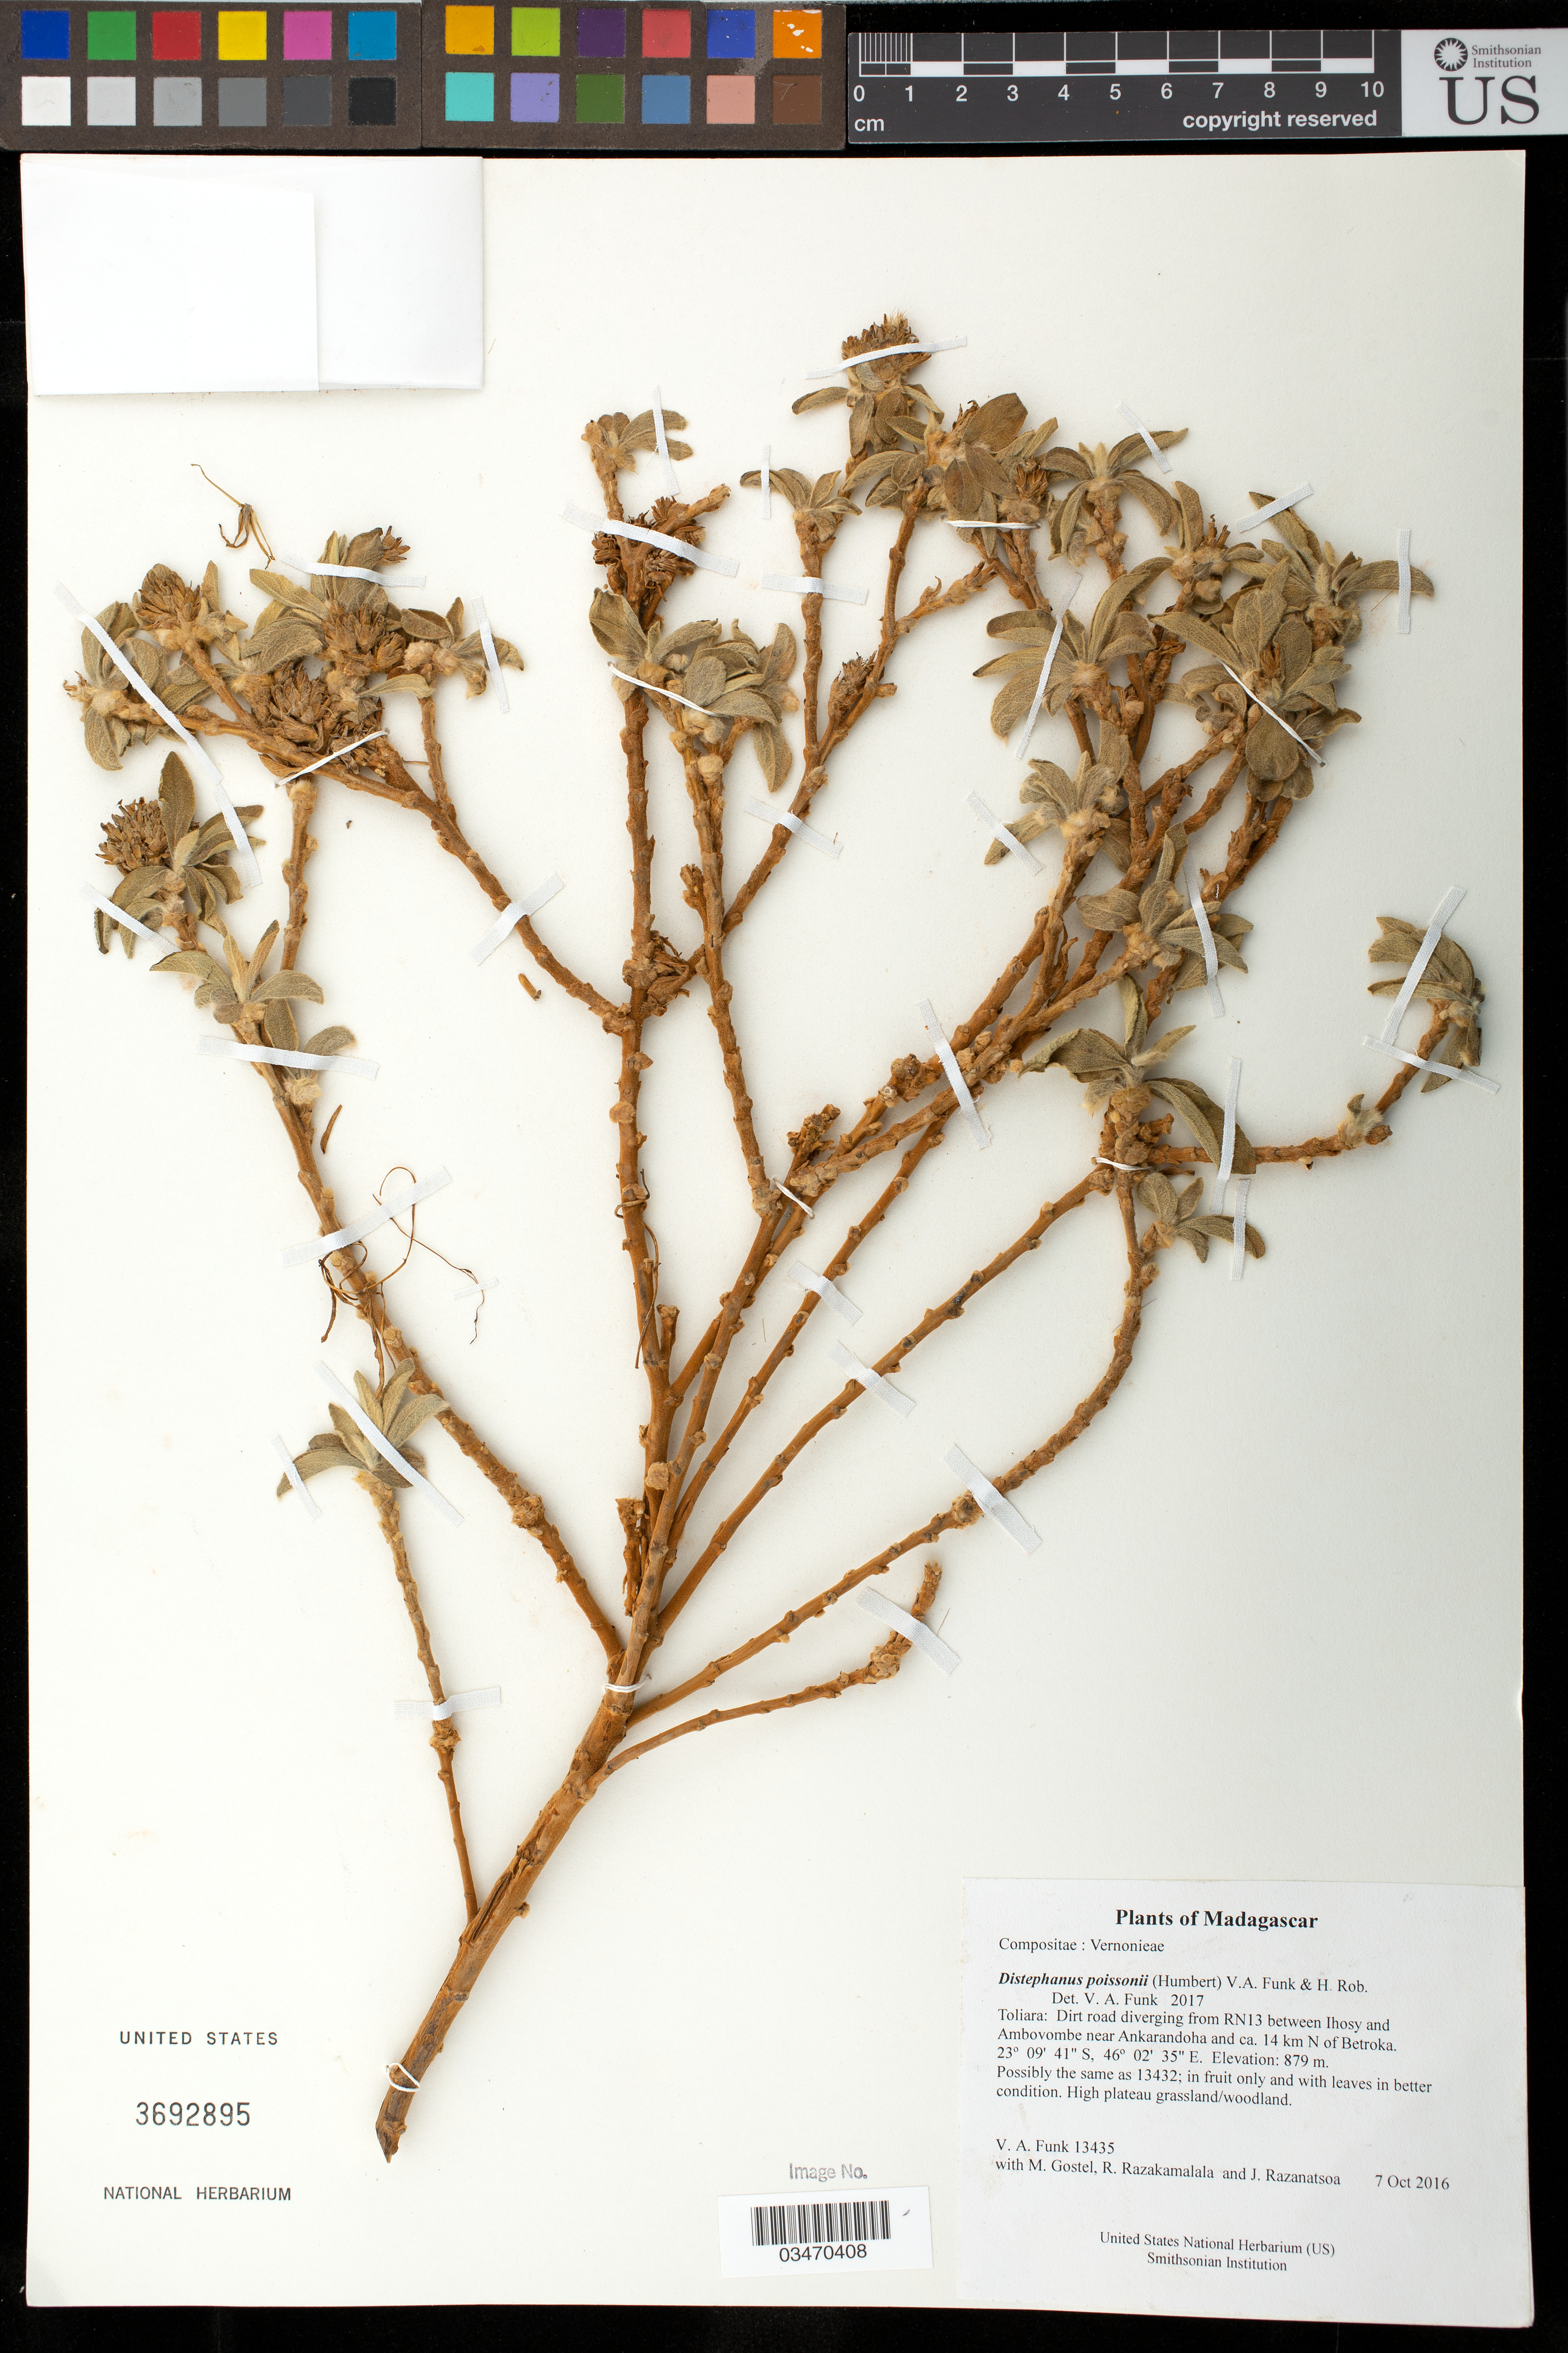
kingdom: Plantae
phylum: Tracheophyta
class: Magnoliopsida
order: Asterales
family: Asteraceae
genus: Distephanus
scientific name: Distephanus poissonii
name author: (Humbert) V.A. Funk & H. Rob.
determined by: Funk, Vicki A., (BOT), Smithsonian Institution - National Museum of Natural History (UNITED STATES)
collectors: M. R. Gostel, R. Razakamalala & J. Razanatsoa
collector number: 13435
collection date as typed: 7 Oct 2016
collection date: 2016-10-07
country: Madagascar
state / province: Anosy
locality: Dirt road diverging from RN13 between Ihosy and Ambovombe near Ankarandoha and ca. 14 km N of Betroka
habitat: High plateau grassland/woodland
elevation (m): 879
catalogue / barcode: US 3692895